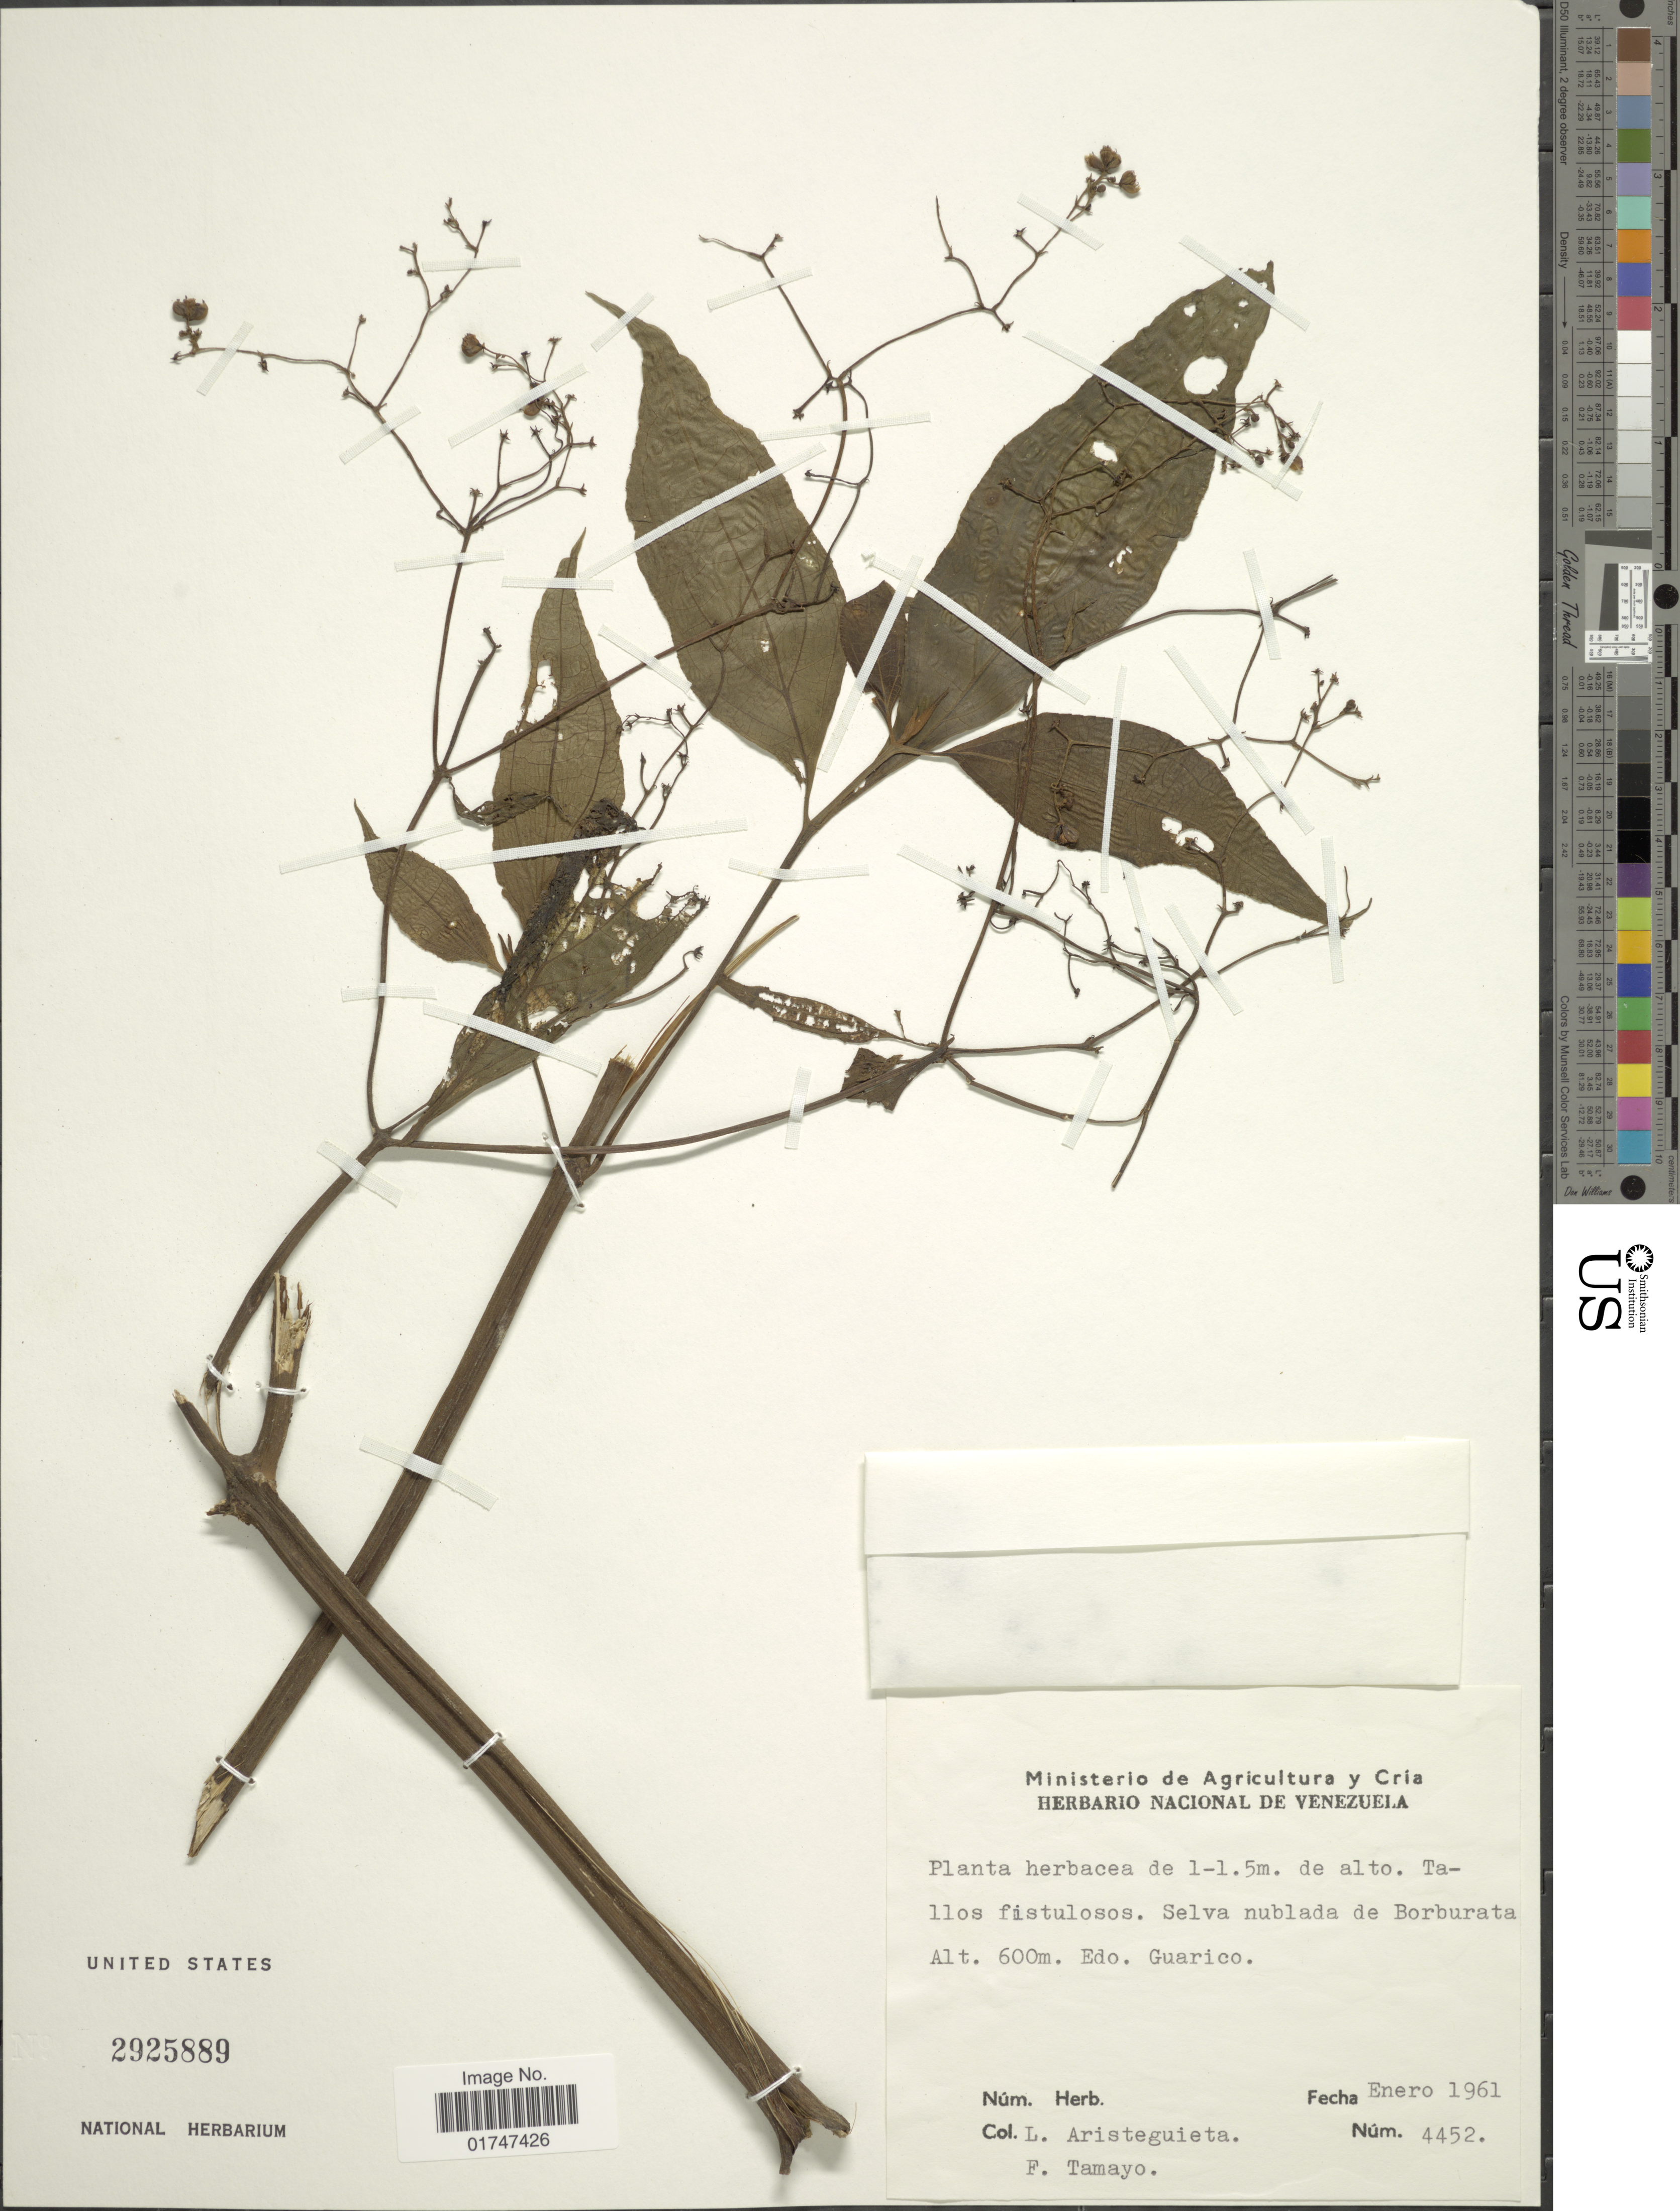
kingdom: Plantae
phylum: Tracheophyta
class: Magnoliopsida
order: Asterales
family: Asteraceae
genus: Ichthyothere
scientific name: Ichthyothere scandens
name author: S.F. Blake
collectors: L. Aristeguieta & F. Tamayo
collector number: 4452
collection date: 1961-01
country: Venezuela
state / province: Guárico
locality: Edo. Guarico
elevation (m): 600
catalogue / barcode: US 2925889